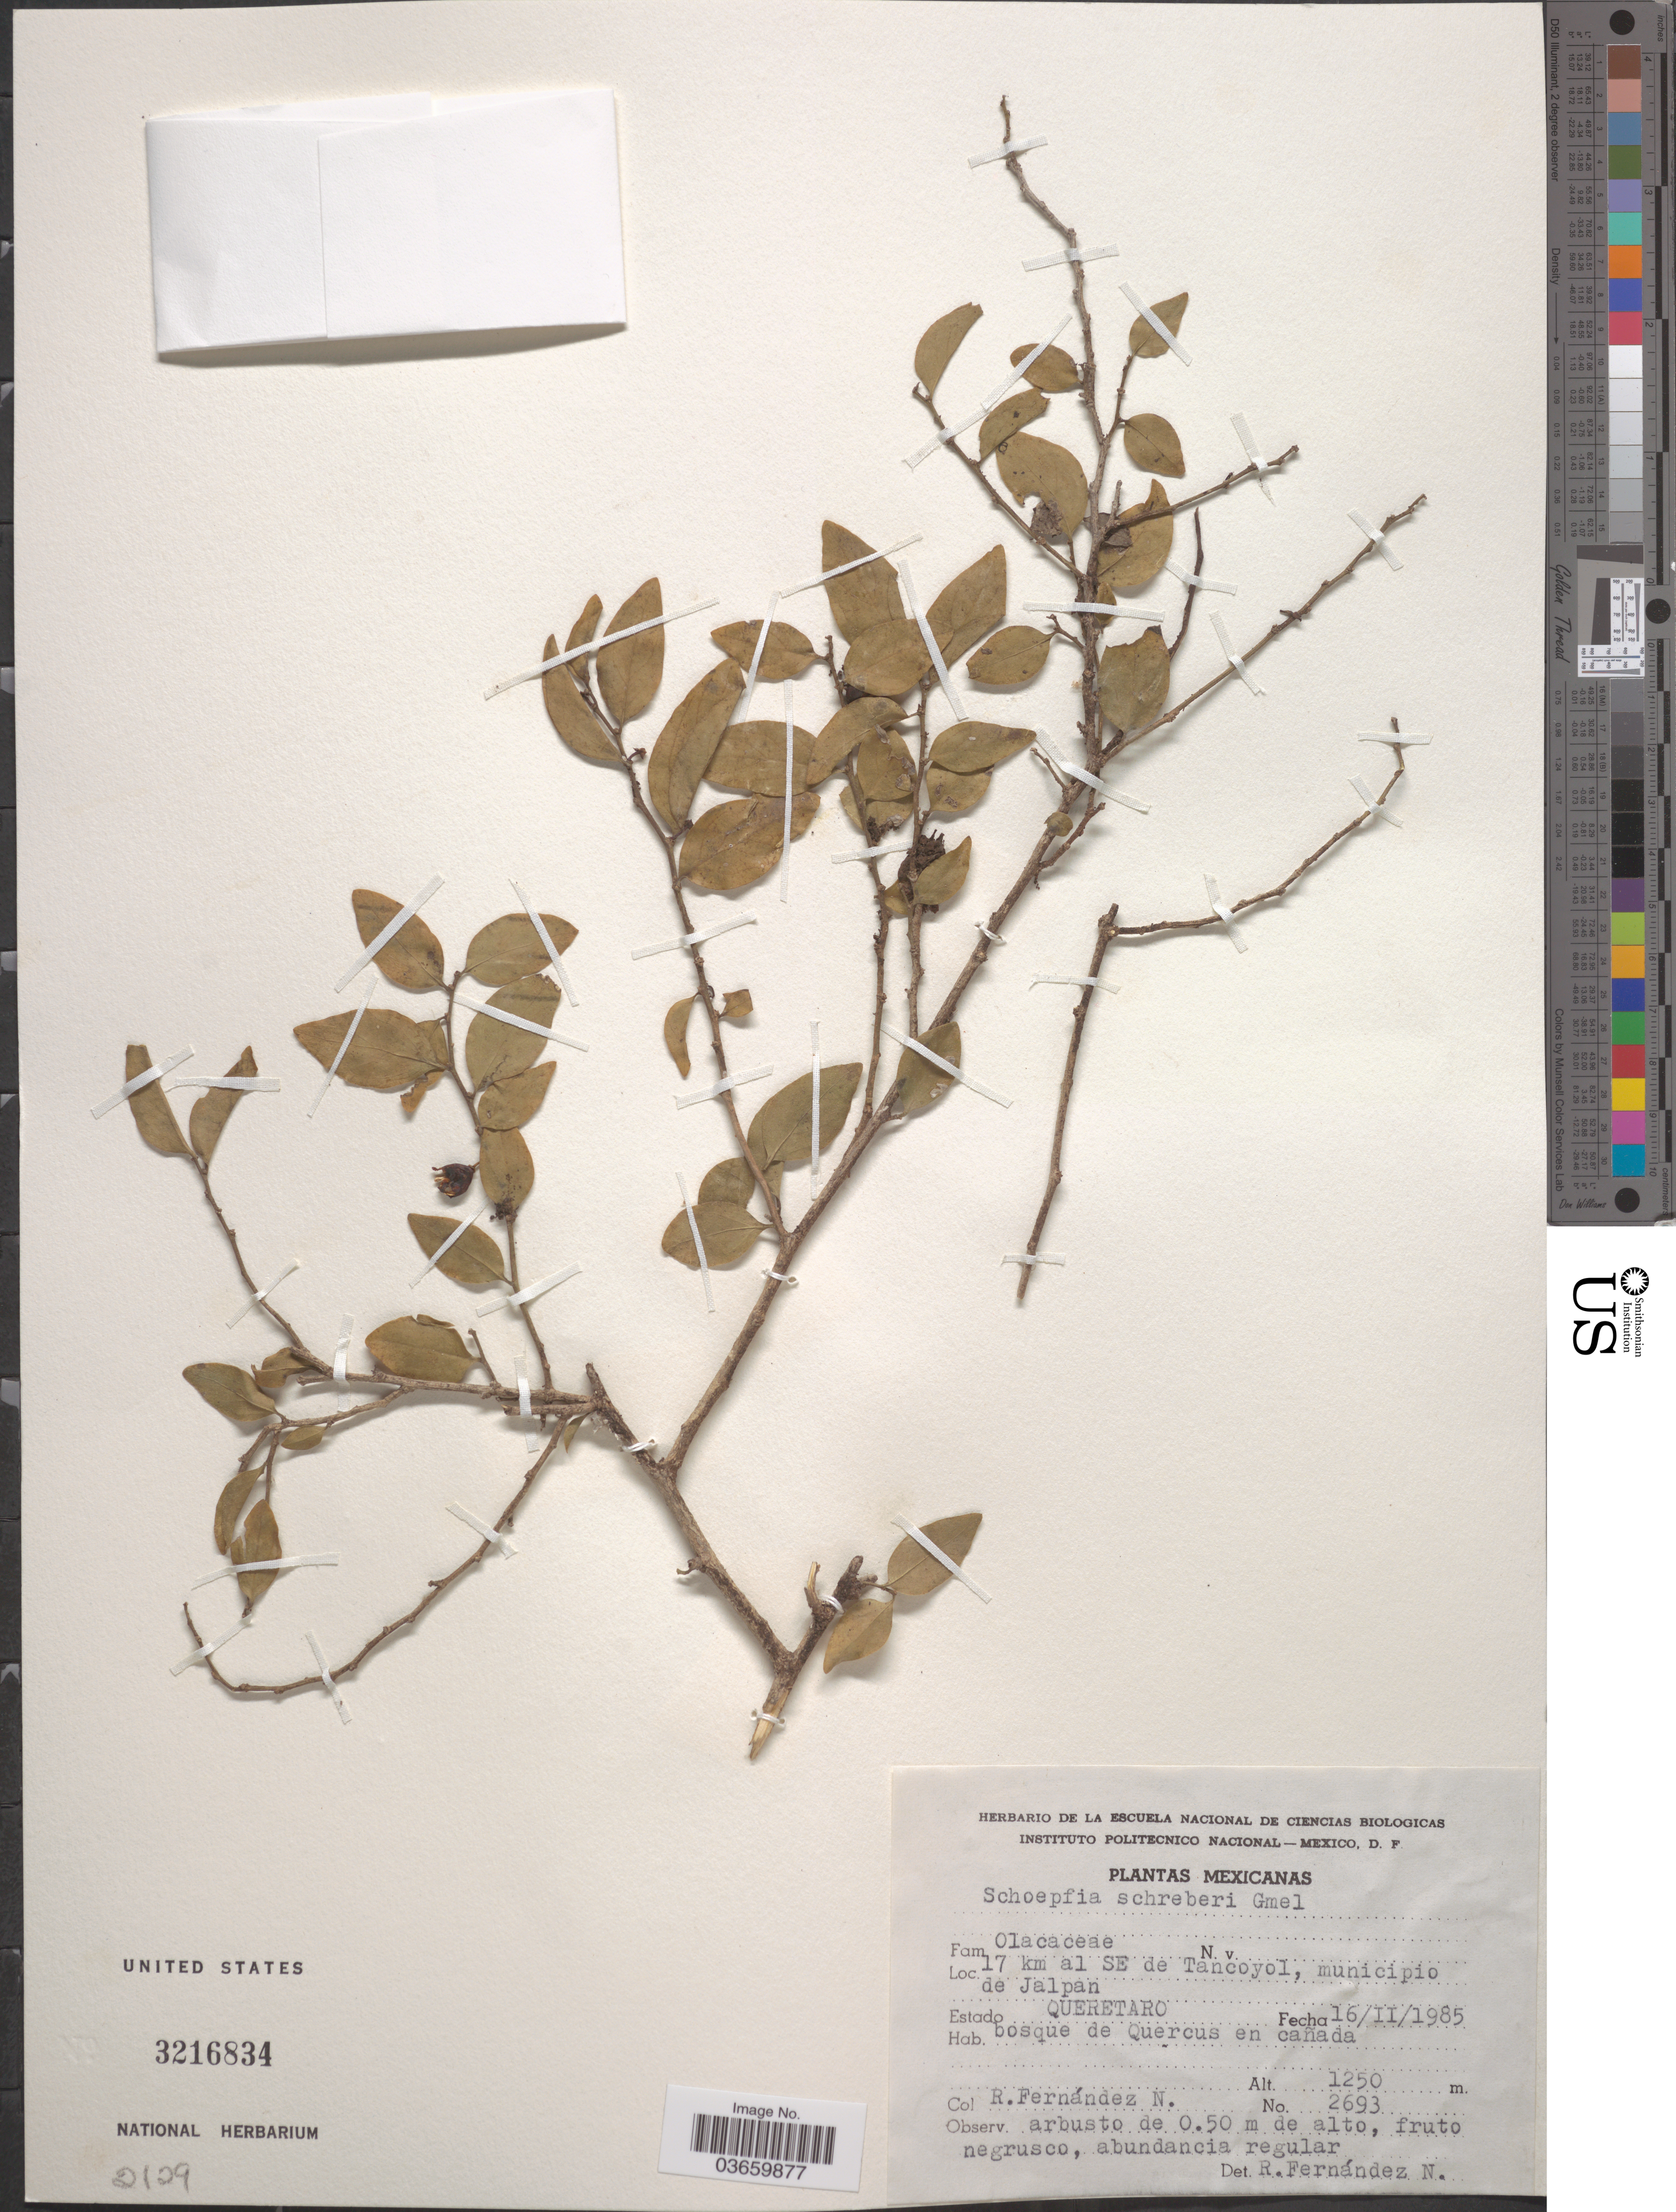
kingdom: Plantae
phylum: Tracheophyta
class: Magnoliopsida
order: Santalales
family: Schoepfiaceae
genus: Schoepfia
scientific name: Schoepfia schreberi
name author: J.F. Gmel.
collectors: R. Fernández Nava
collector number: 2693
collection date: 1985-02-16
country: Mexico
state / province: Querétaro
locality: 17 km al SE de Tancoyol, municipio de Jalpan.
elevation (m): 1250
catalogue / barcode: US 3216834